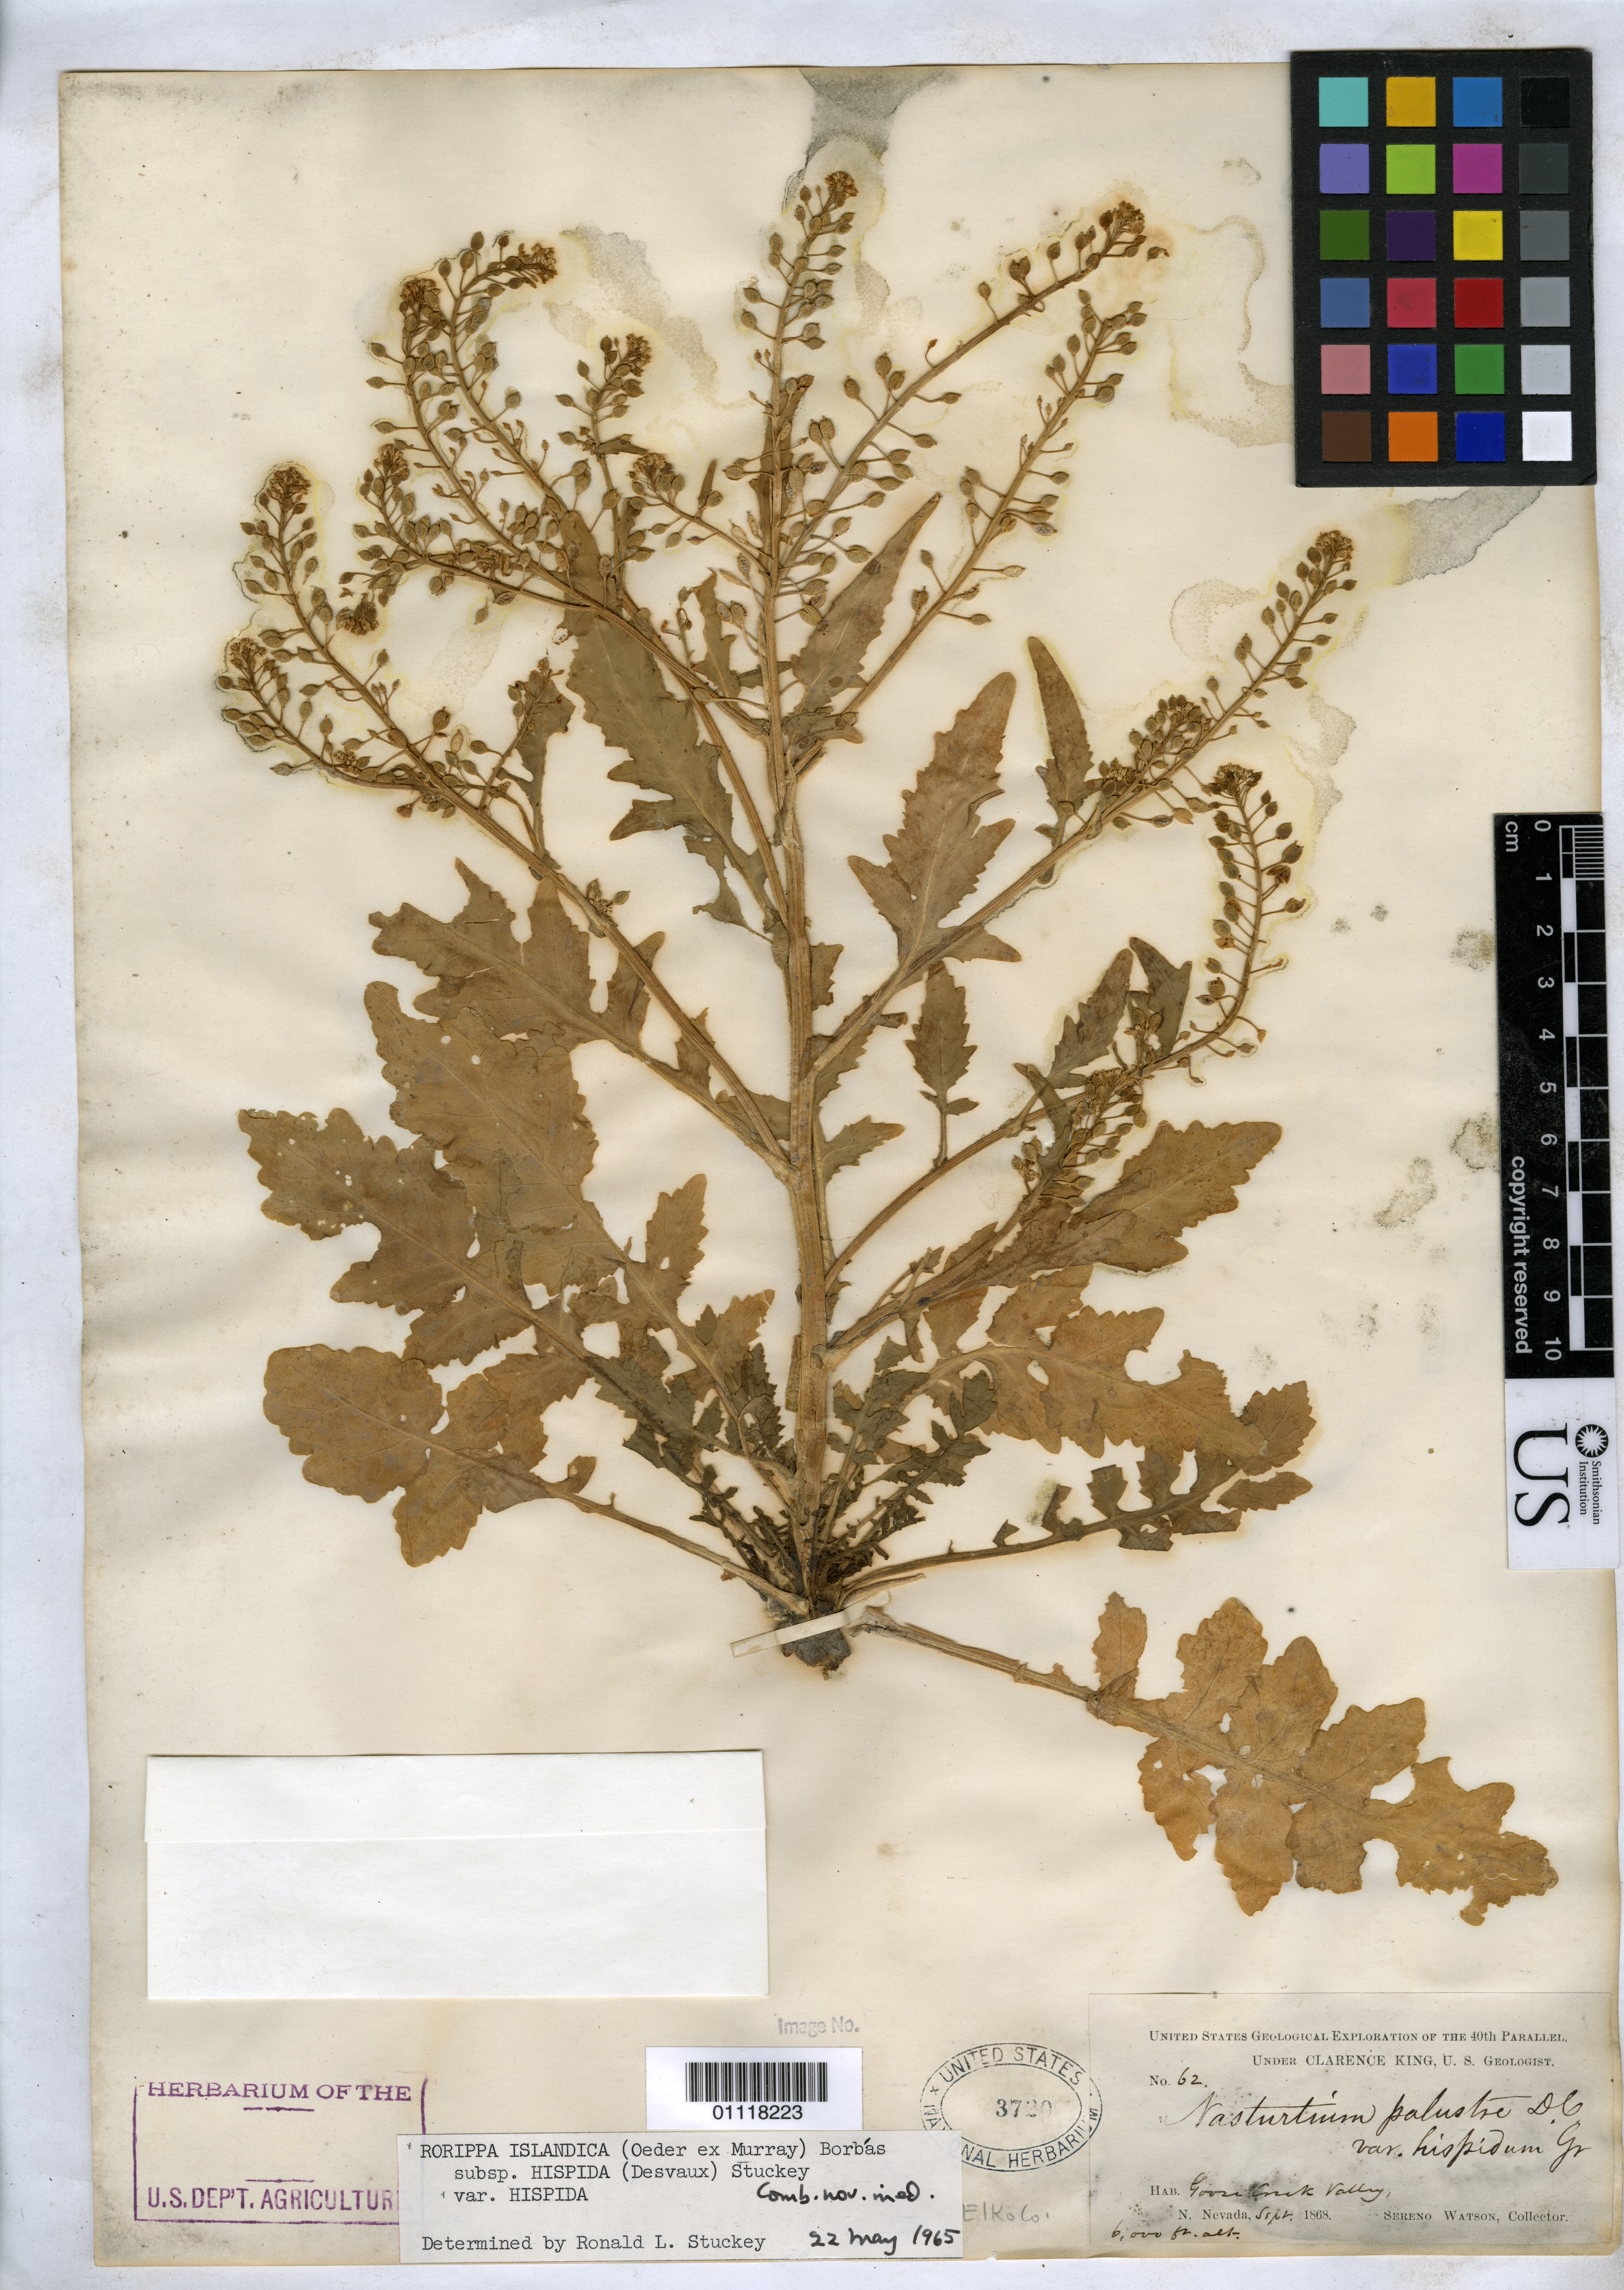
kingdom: Plantae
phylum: Tracheophyta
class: Magnoliopsida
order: Brassicales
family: Brassicaceae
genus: Rorippa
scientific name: Rorippa islandica var. hispida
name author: (Desv.) Butters & Abbe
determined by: Stuckey, R. L.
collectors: S. Watson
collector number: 62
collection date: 1868-09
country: United States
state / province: Nevada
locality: Goose Creek Valley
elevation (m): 1829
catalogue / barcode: US 3720